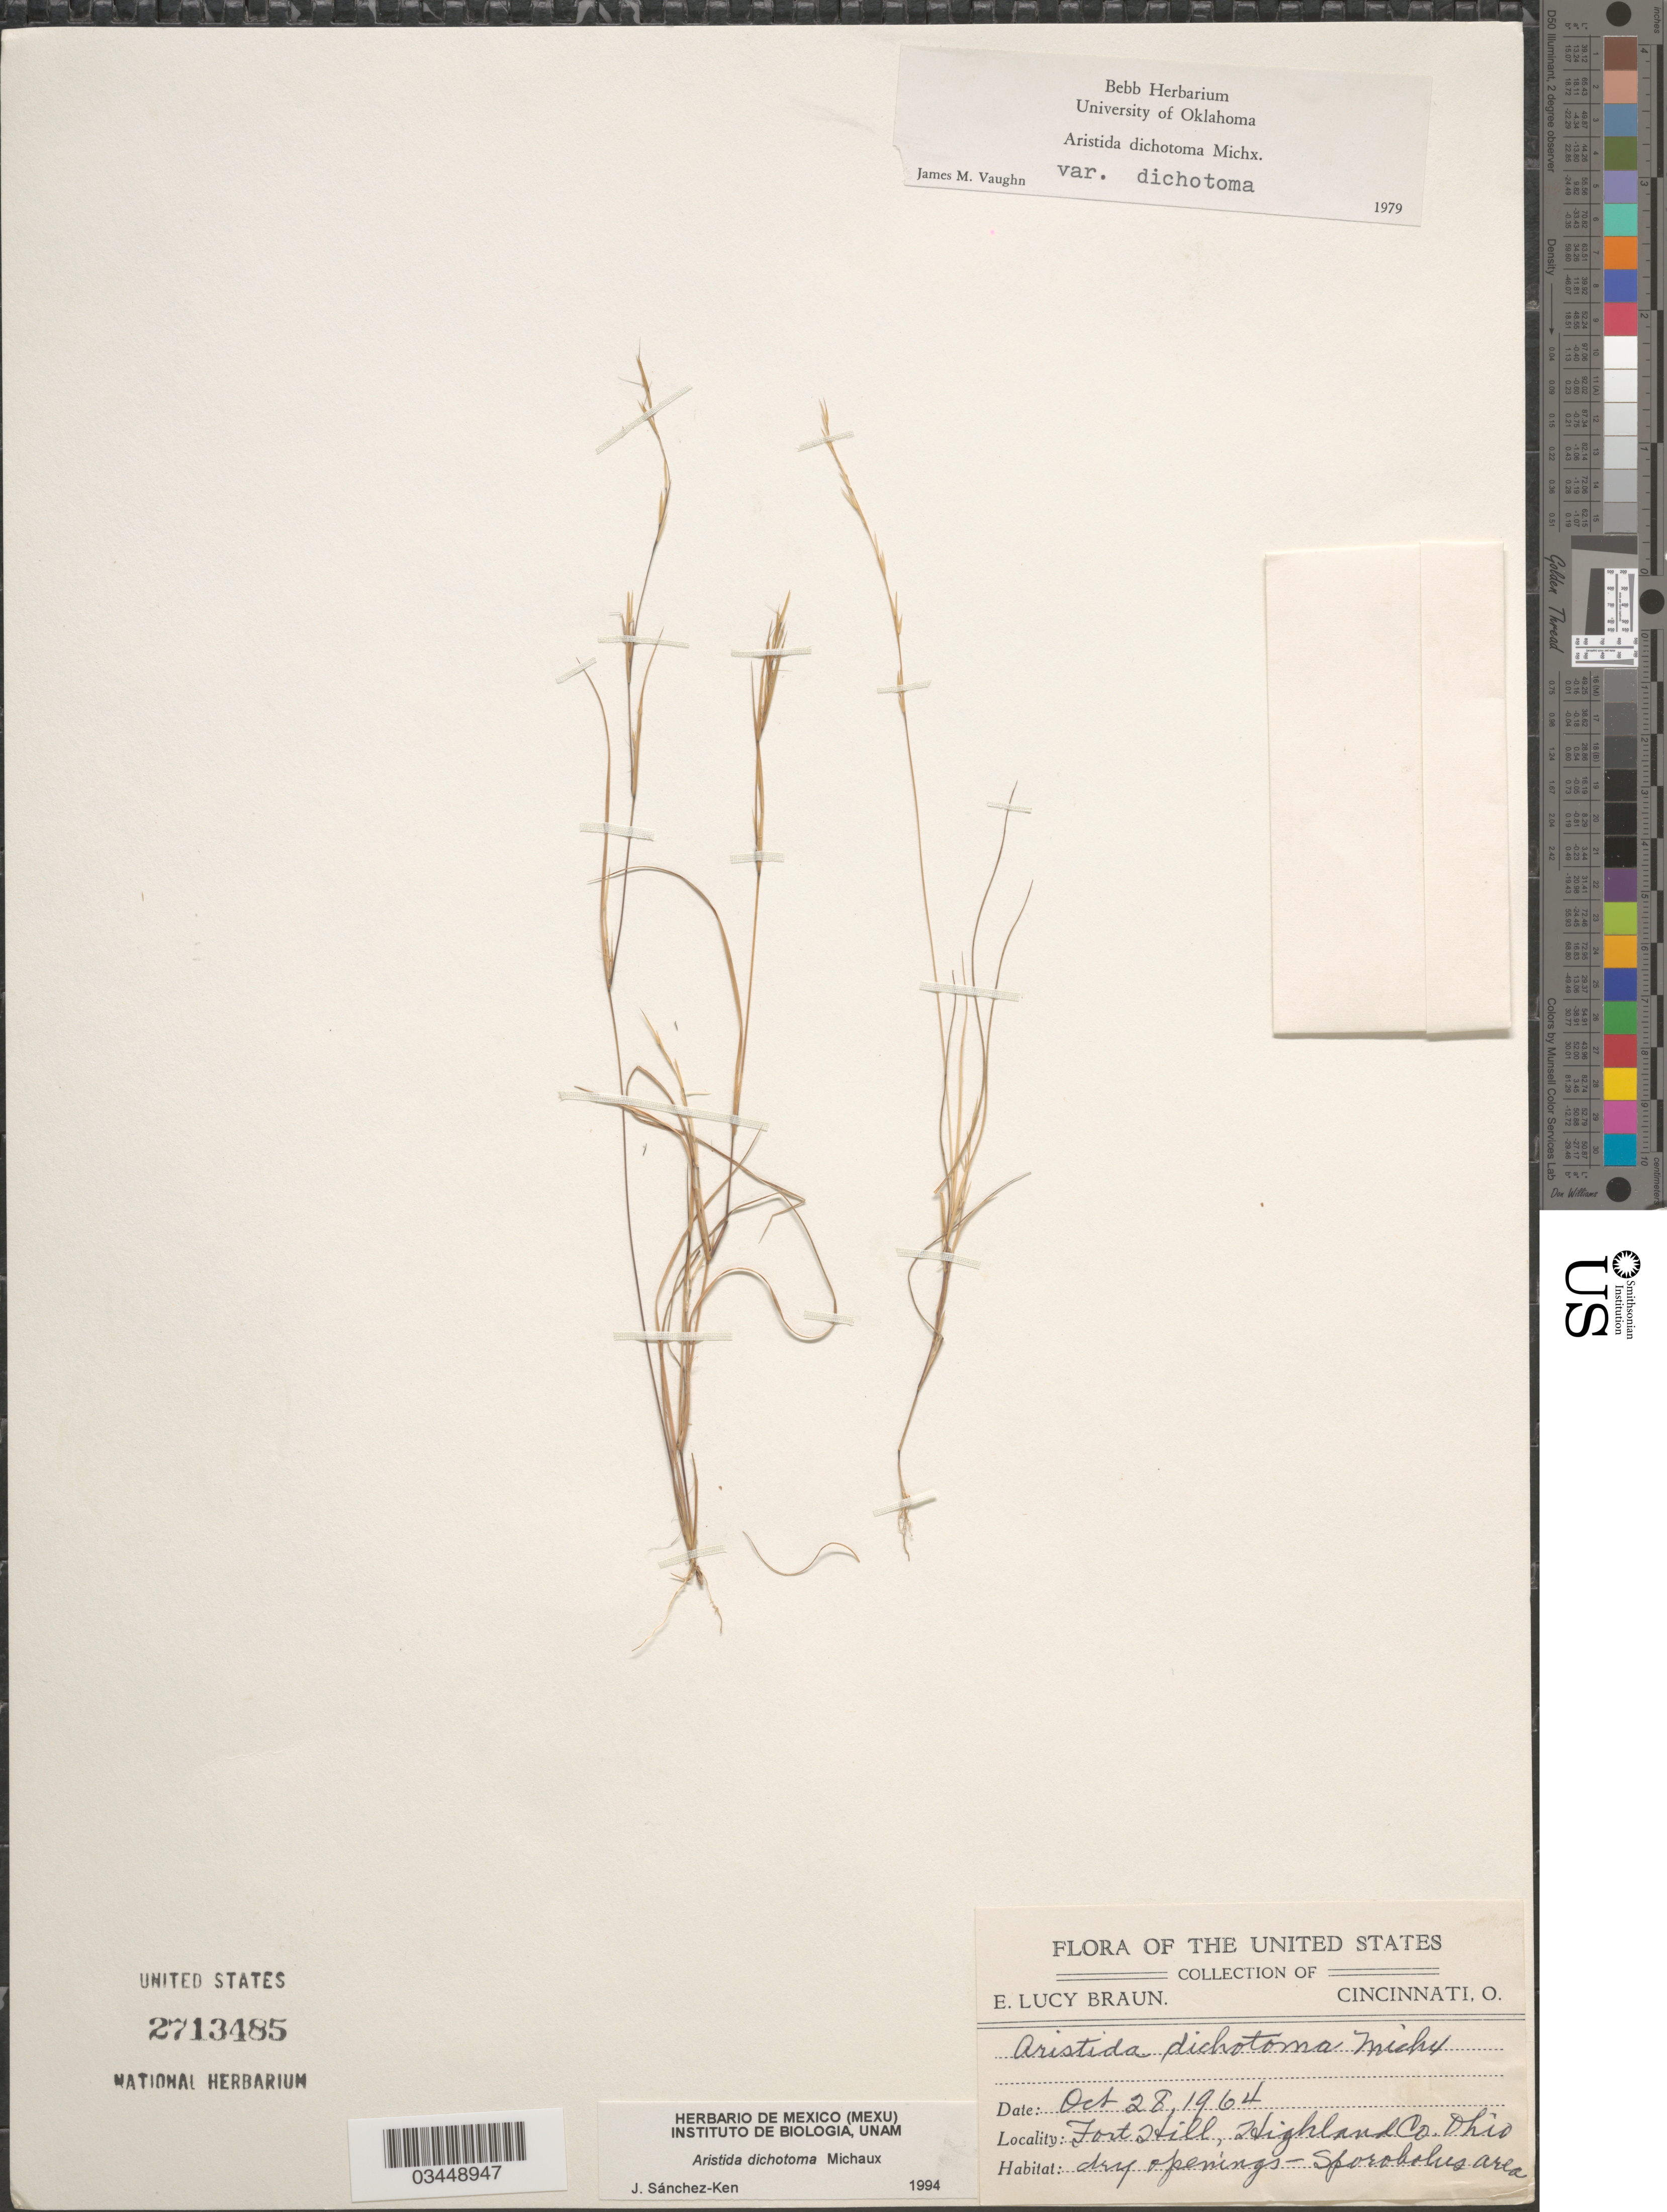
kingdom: Plantae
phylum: Tracheophyta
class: Liliopsida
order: Poales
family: Poaceae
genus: Aristida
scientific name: Aristida dichotoma var. dichotoma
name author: Michx.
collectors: E. L. Braun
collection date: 1964-10-28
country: United States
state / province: Ohio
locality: Fort Hill, Highland Co.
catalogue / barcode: US 2713485